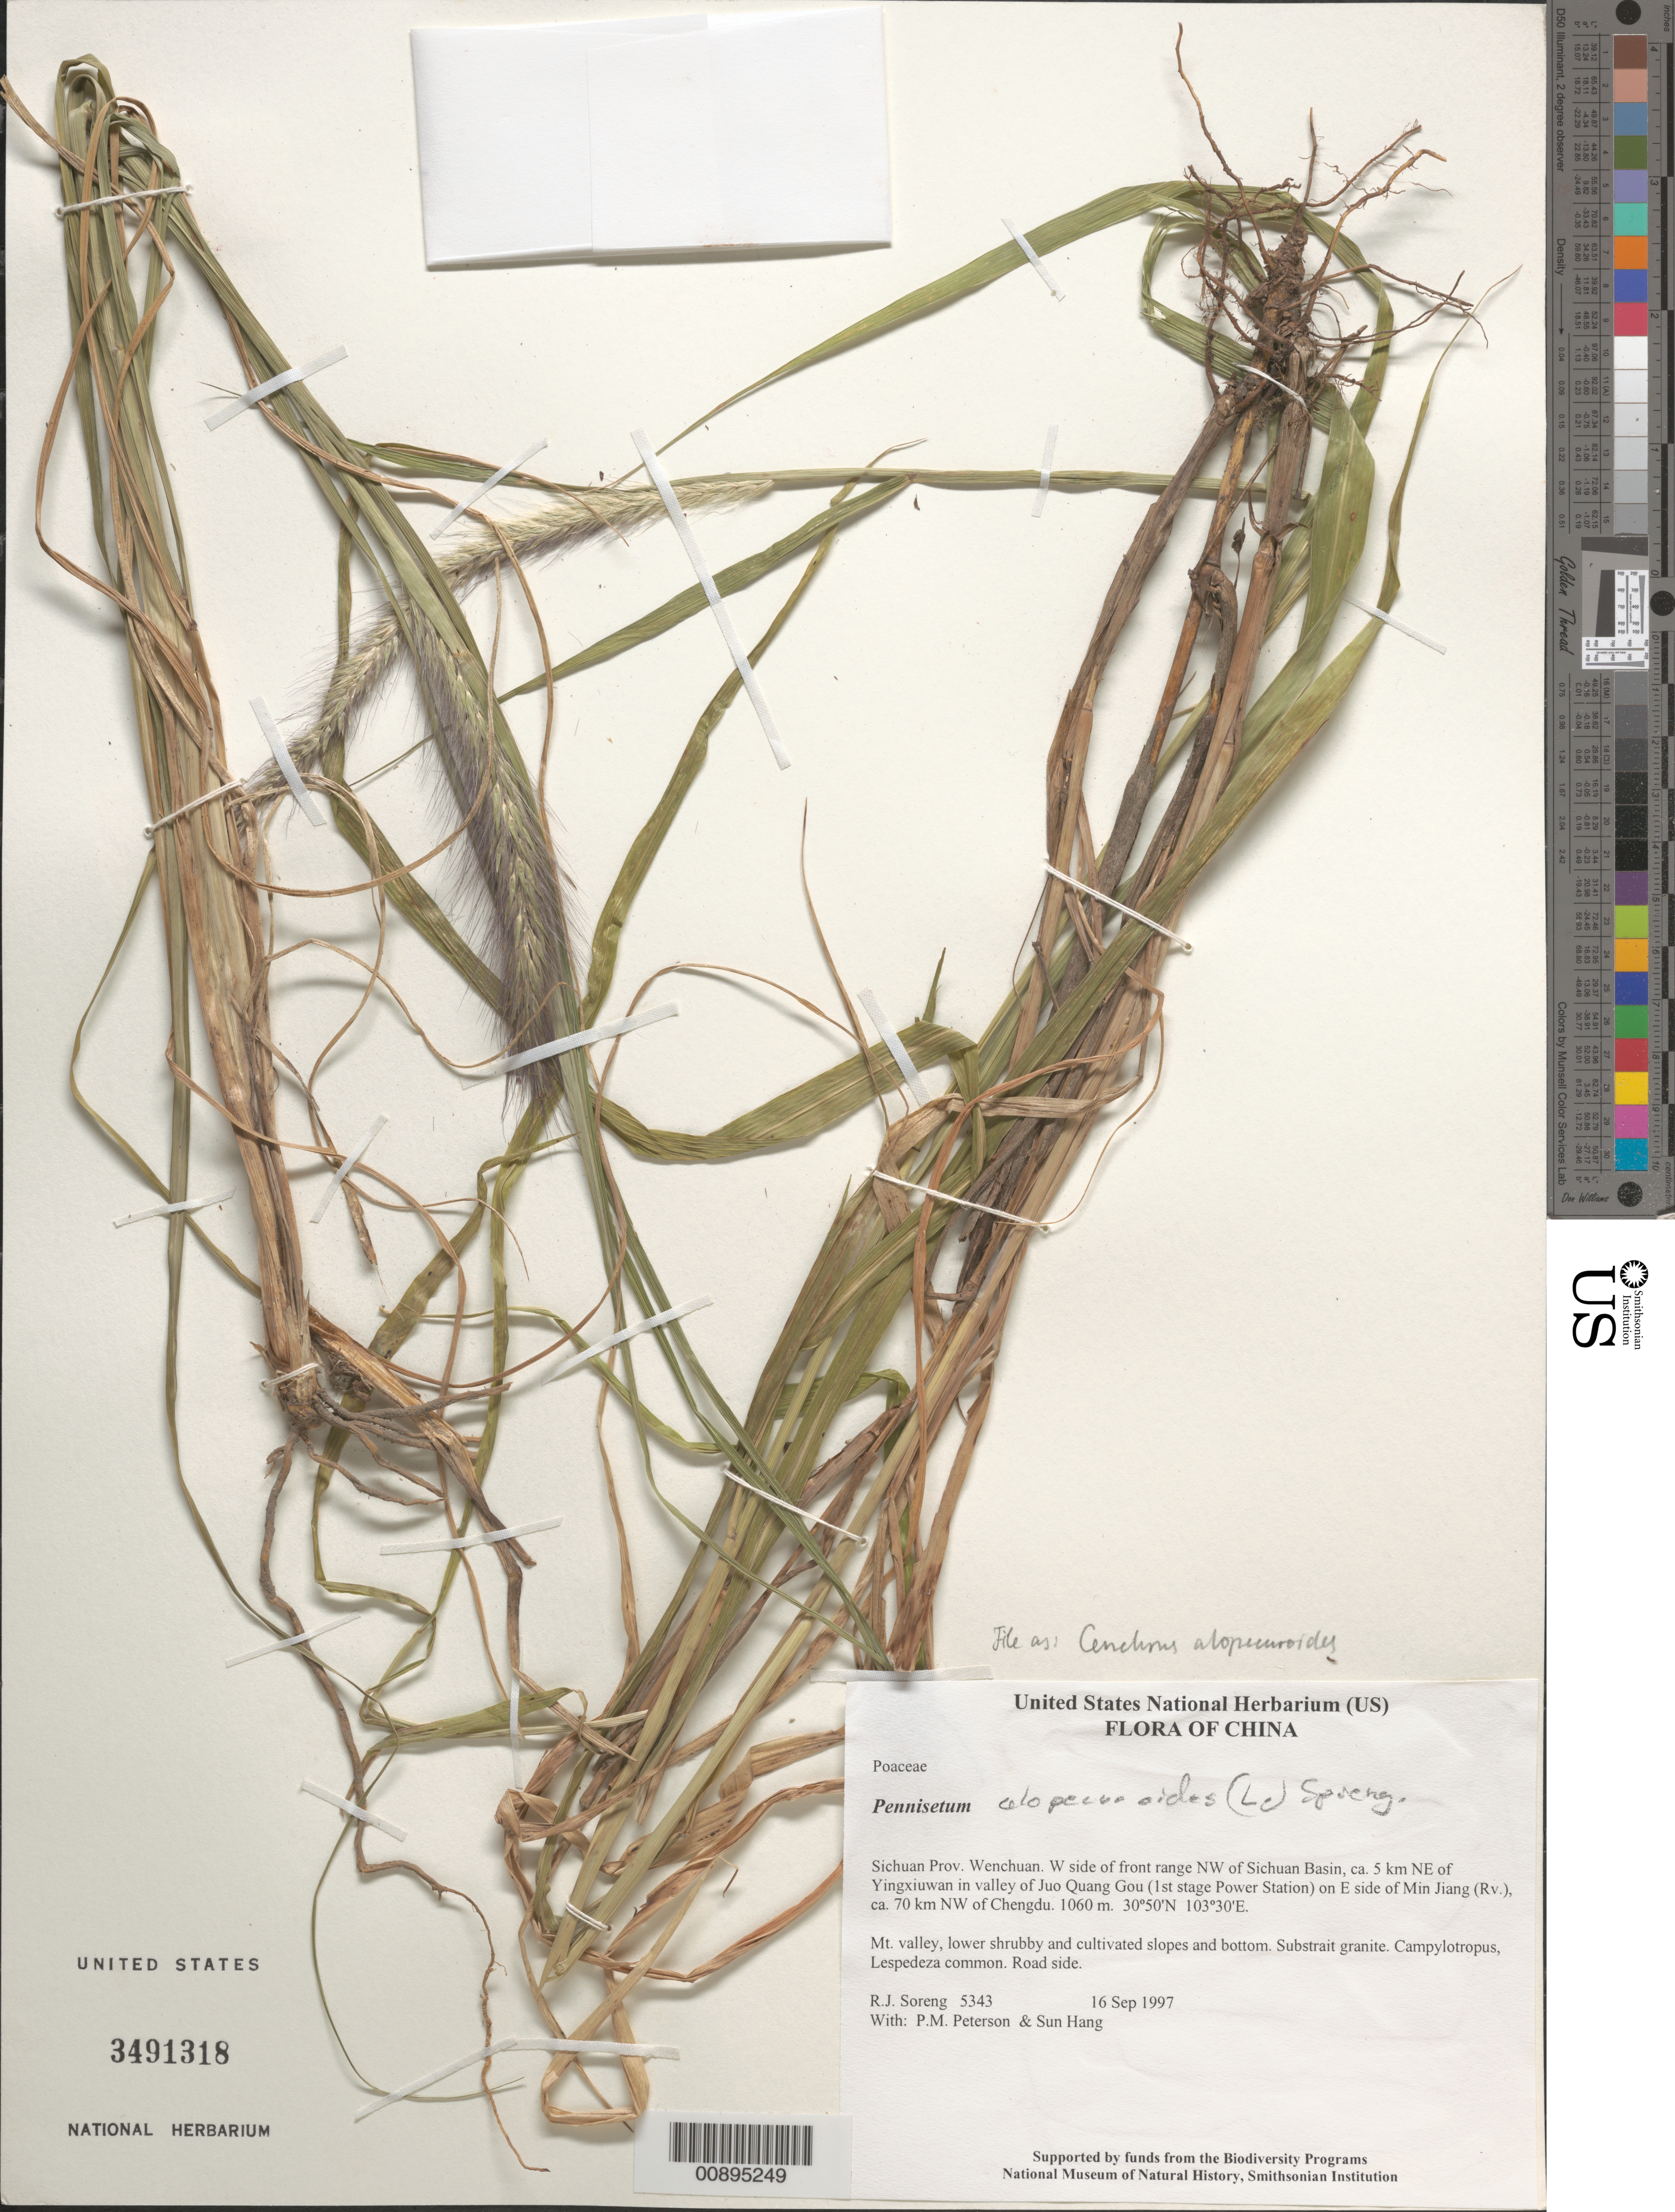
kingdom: Plantae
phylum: Tracheophyta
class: Liliopsida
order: Poales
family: Poaceae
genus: Cenchrus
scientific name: Cenchrus alopecuroides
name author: Thunb.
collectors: R. J. Soreng, P. M. Peterson & Sun Hang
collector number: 5343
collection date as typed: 16 Sep 1997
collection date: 1997-09-16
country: China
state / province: Sichuan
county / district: Wenchuan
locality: W side of front range NW of Sichuan Basin, ca. 5 km NE of Yingxiuwan in valley of Juo Quang Gou (1st stage Power Station) on E side of Min Jiang (Rv.), ca. 70 km NW of Chengdu.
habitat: Mt. valley, lower shruby and cultivated slopes and bottom. Substrait granite. Campylotropus, Lespedeza common.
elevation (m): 1060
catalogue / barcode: US 3491318